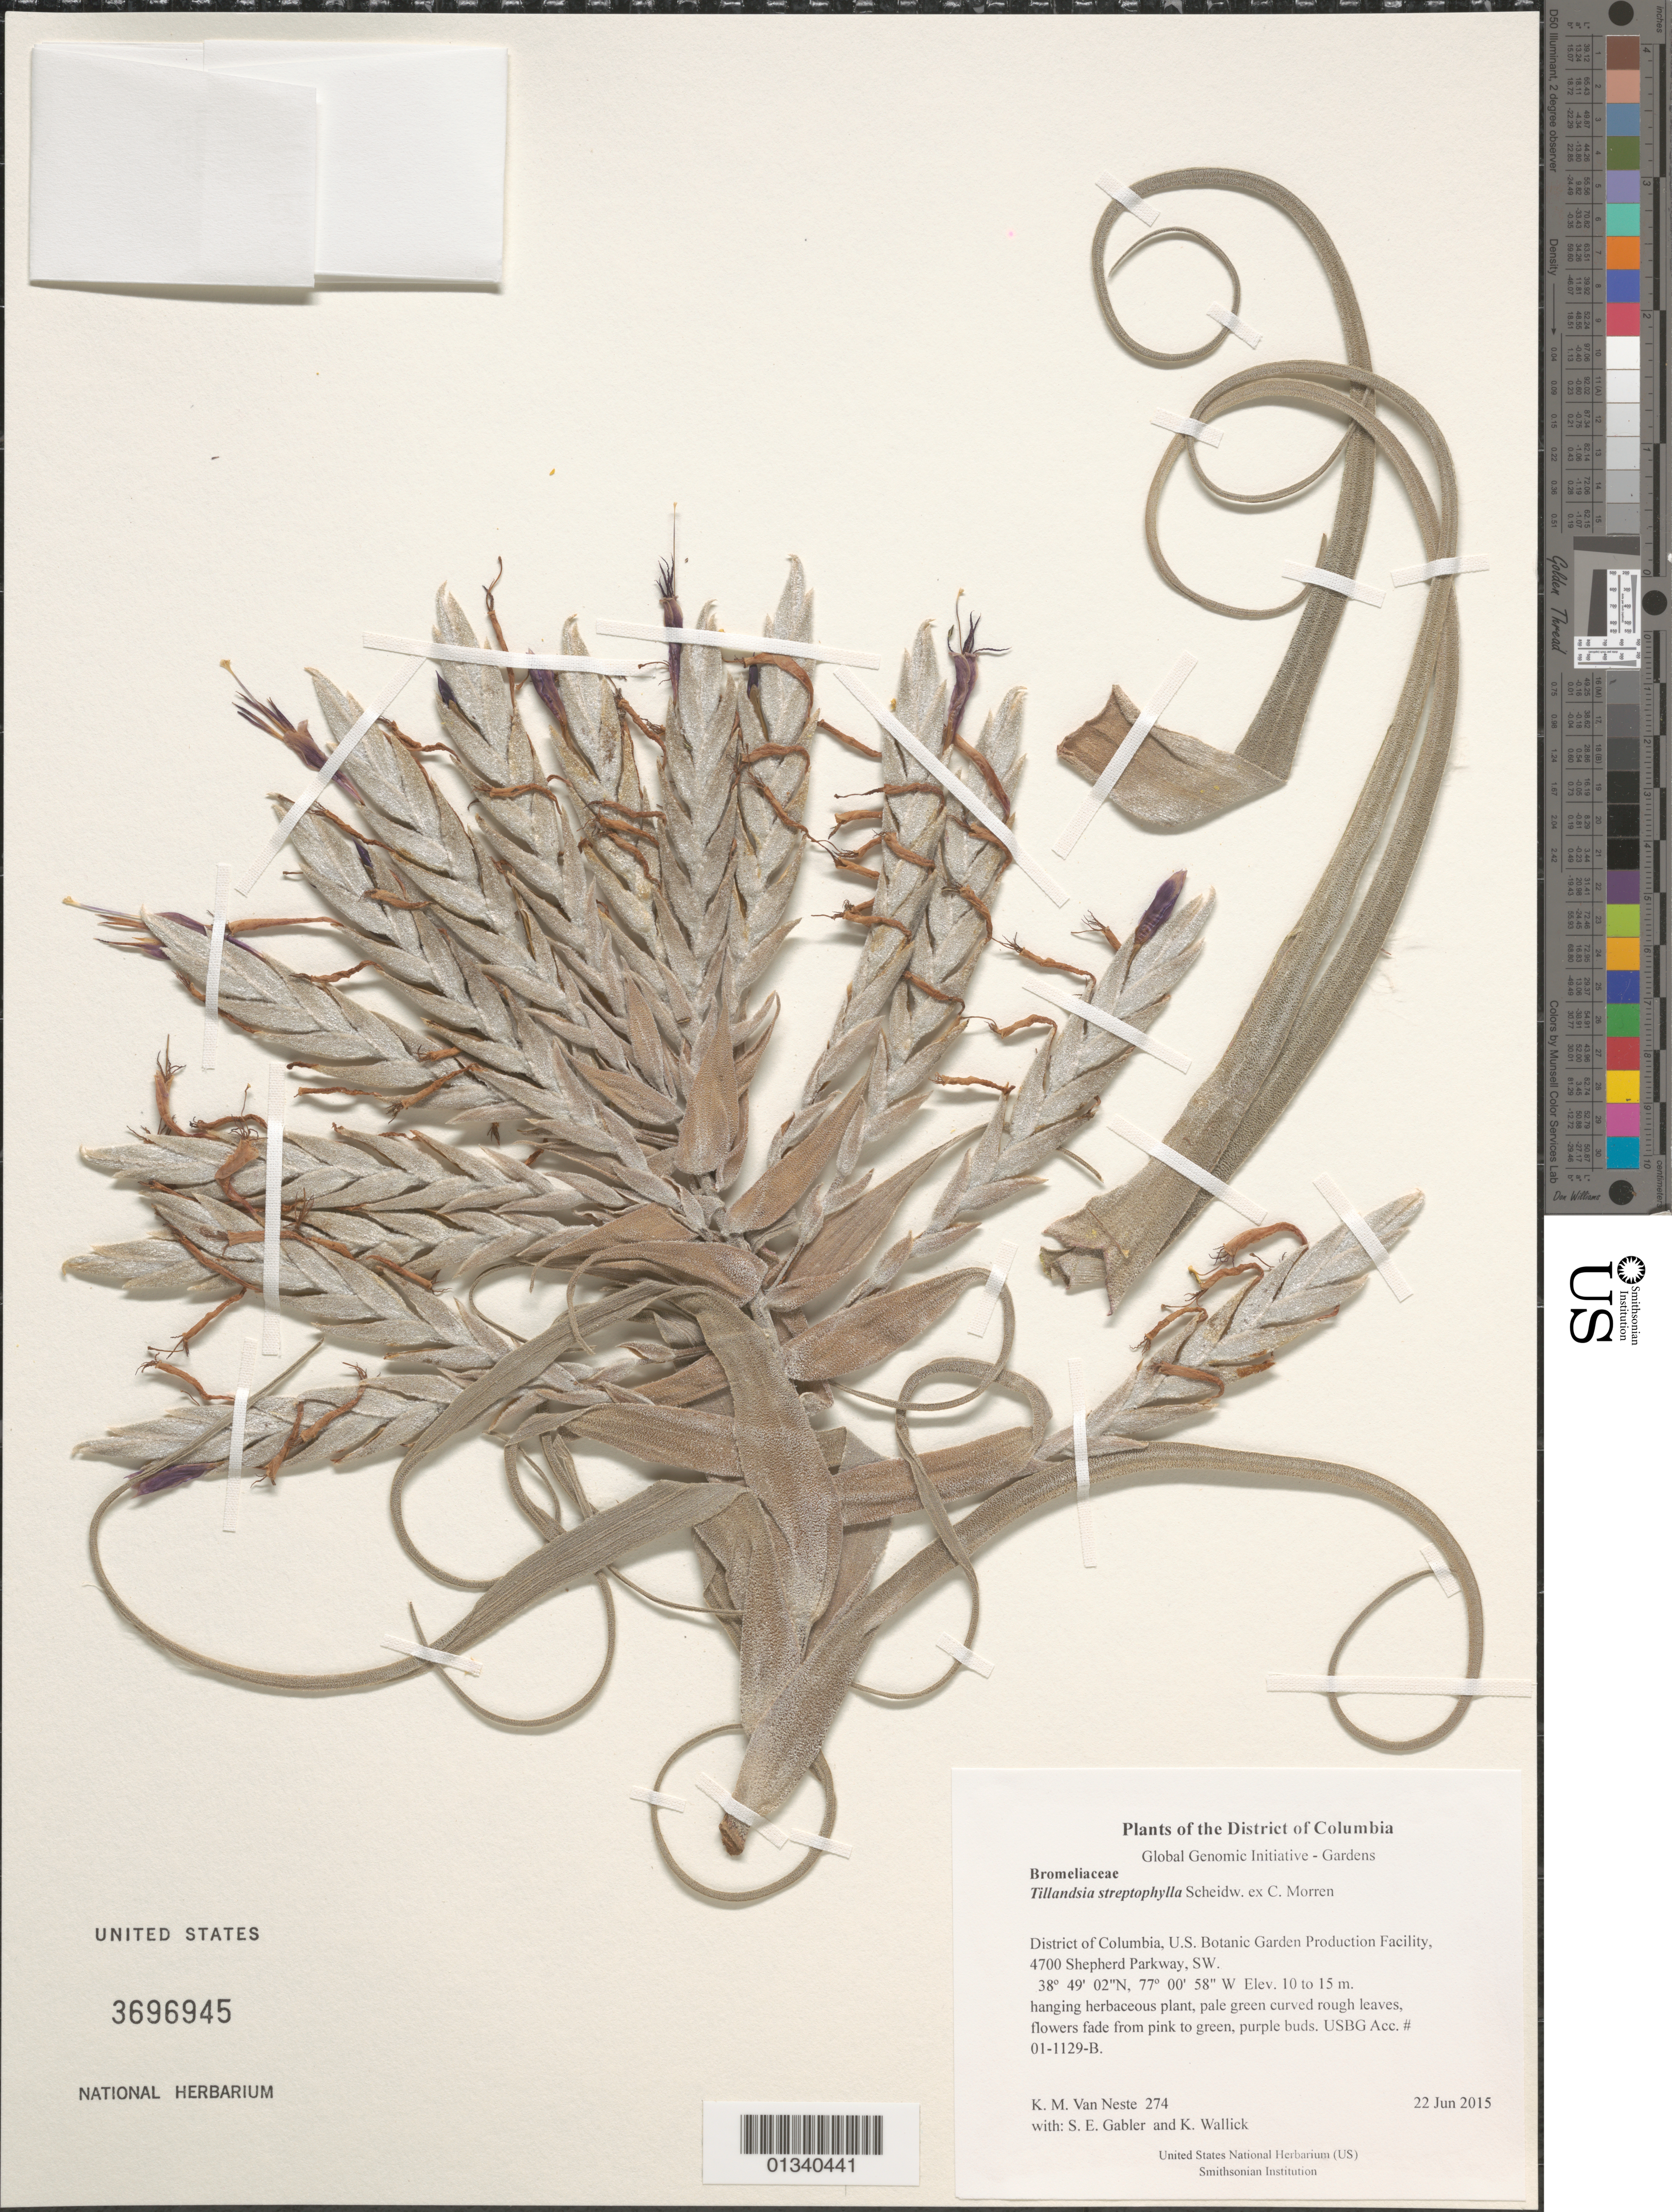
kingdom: Plantae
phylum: Tracheophyta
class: Liliopsida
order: Poales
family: Bromeliaceae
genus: Tillandsia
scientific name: Tillandsia streptophylla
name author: Scheidw. ex C. Morren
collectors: K. M. Van Neste, S. E. Gabler & K. Wallick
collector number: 274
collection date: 2015-06-22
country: United States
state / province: District of Columbia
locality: U.S. Botanic Garden Production Facility, 4700 Shepherd Parkway, SW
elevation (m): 10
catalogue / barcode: US 3696945